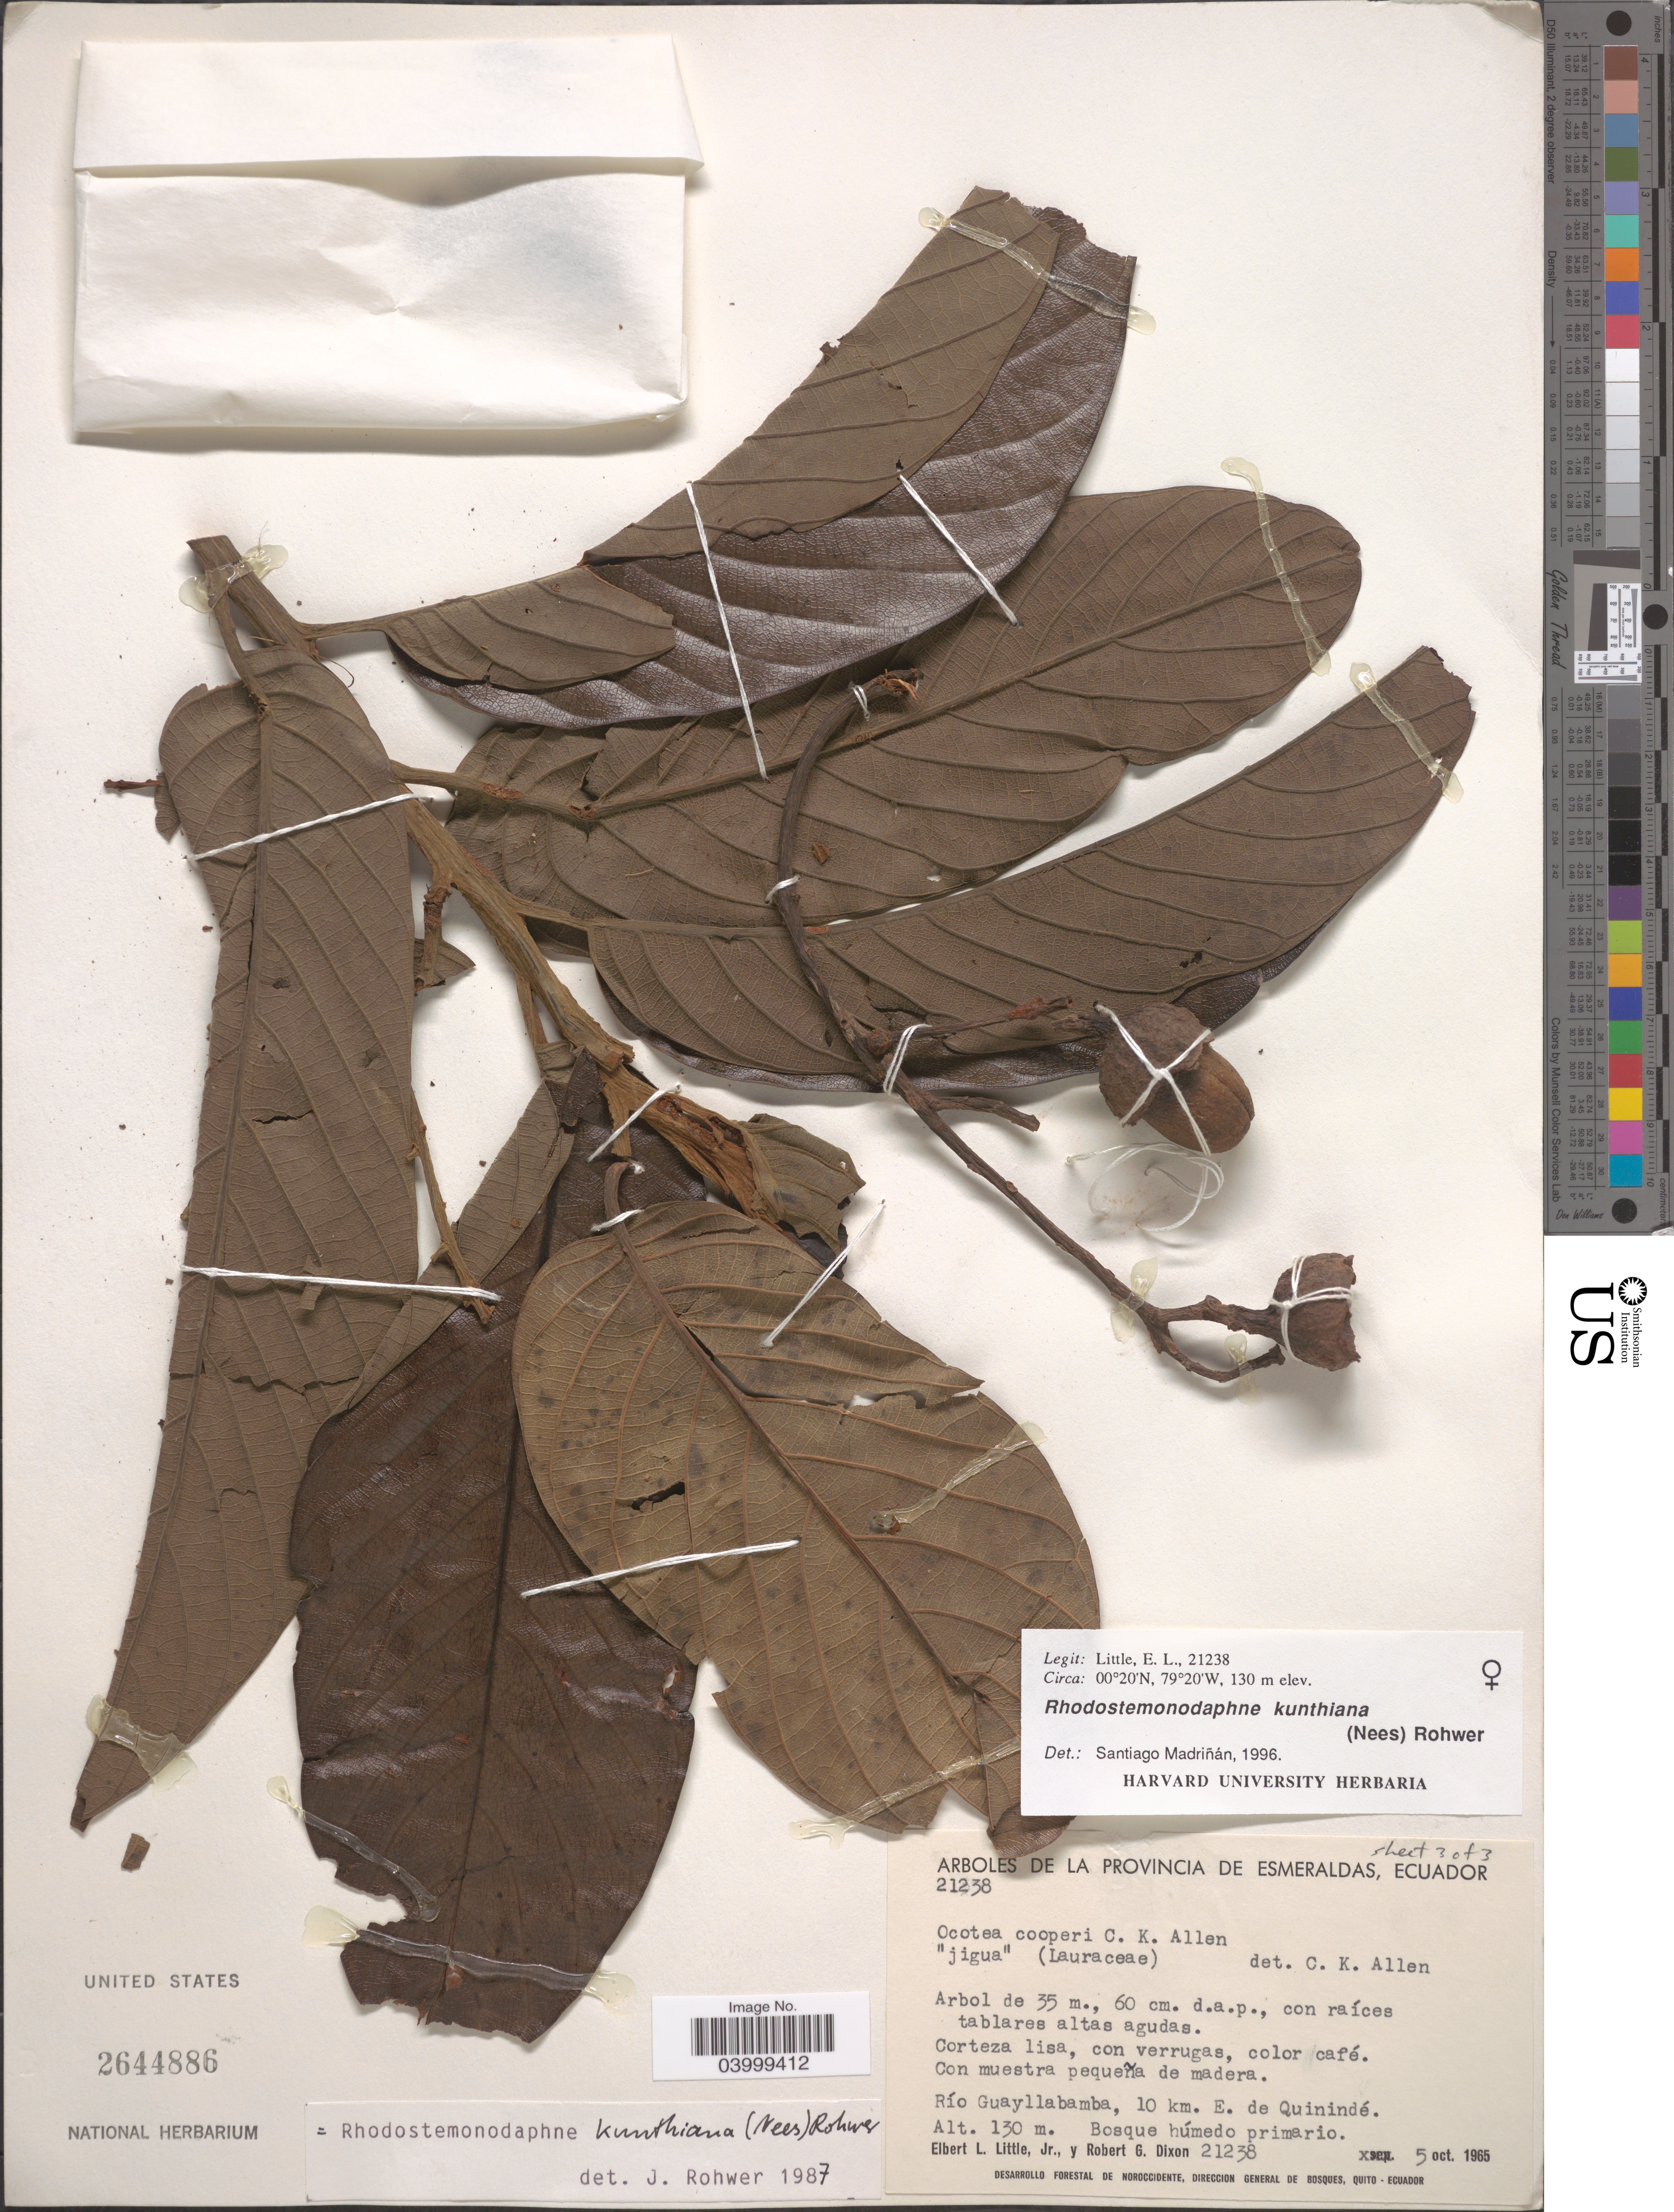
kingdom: Plantae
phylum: Tracheophyta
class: Magnoliopsida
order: Laurales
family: Lauraceae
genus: Rhodostemonodaphne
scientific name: Rhodostemonodaphne kunthiana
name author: (Nees) Rohwer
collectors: E. L. Little & R. G. Dixon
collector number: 21238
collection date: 1965-10-05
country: Ecuador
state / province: Esmeraldas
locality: Río Guayllabamba, 10 km. E. de Quinindé.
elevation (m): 130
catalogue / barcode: US 2644886